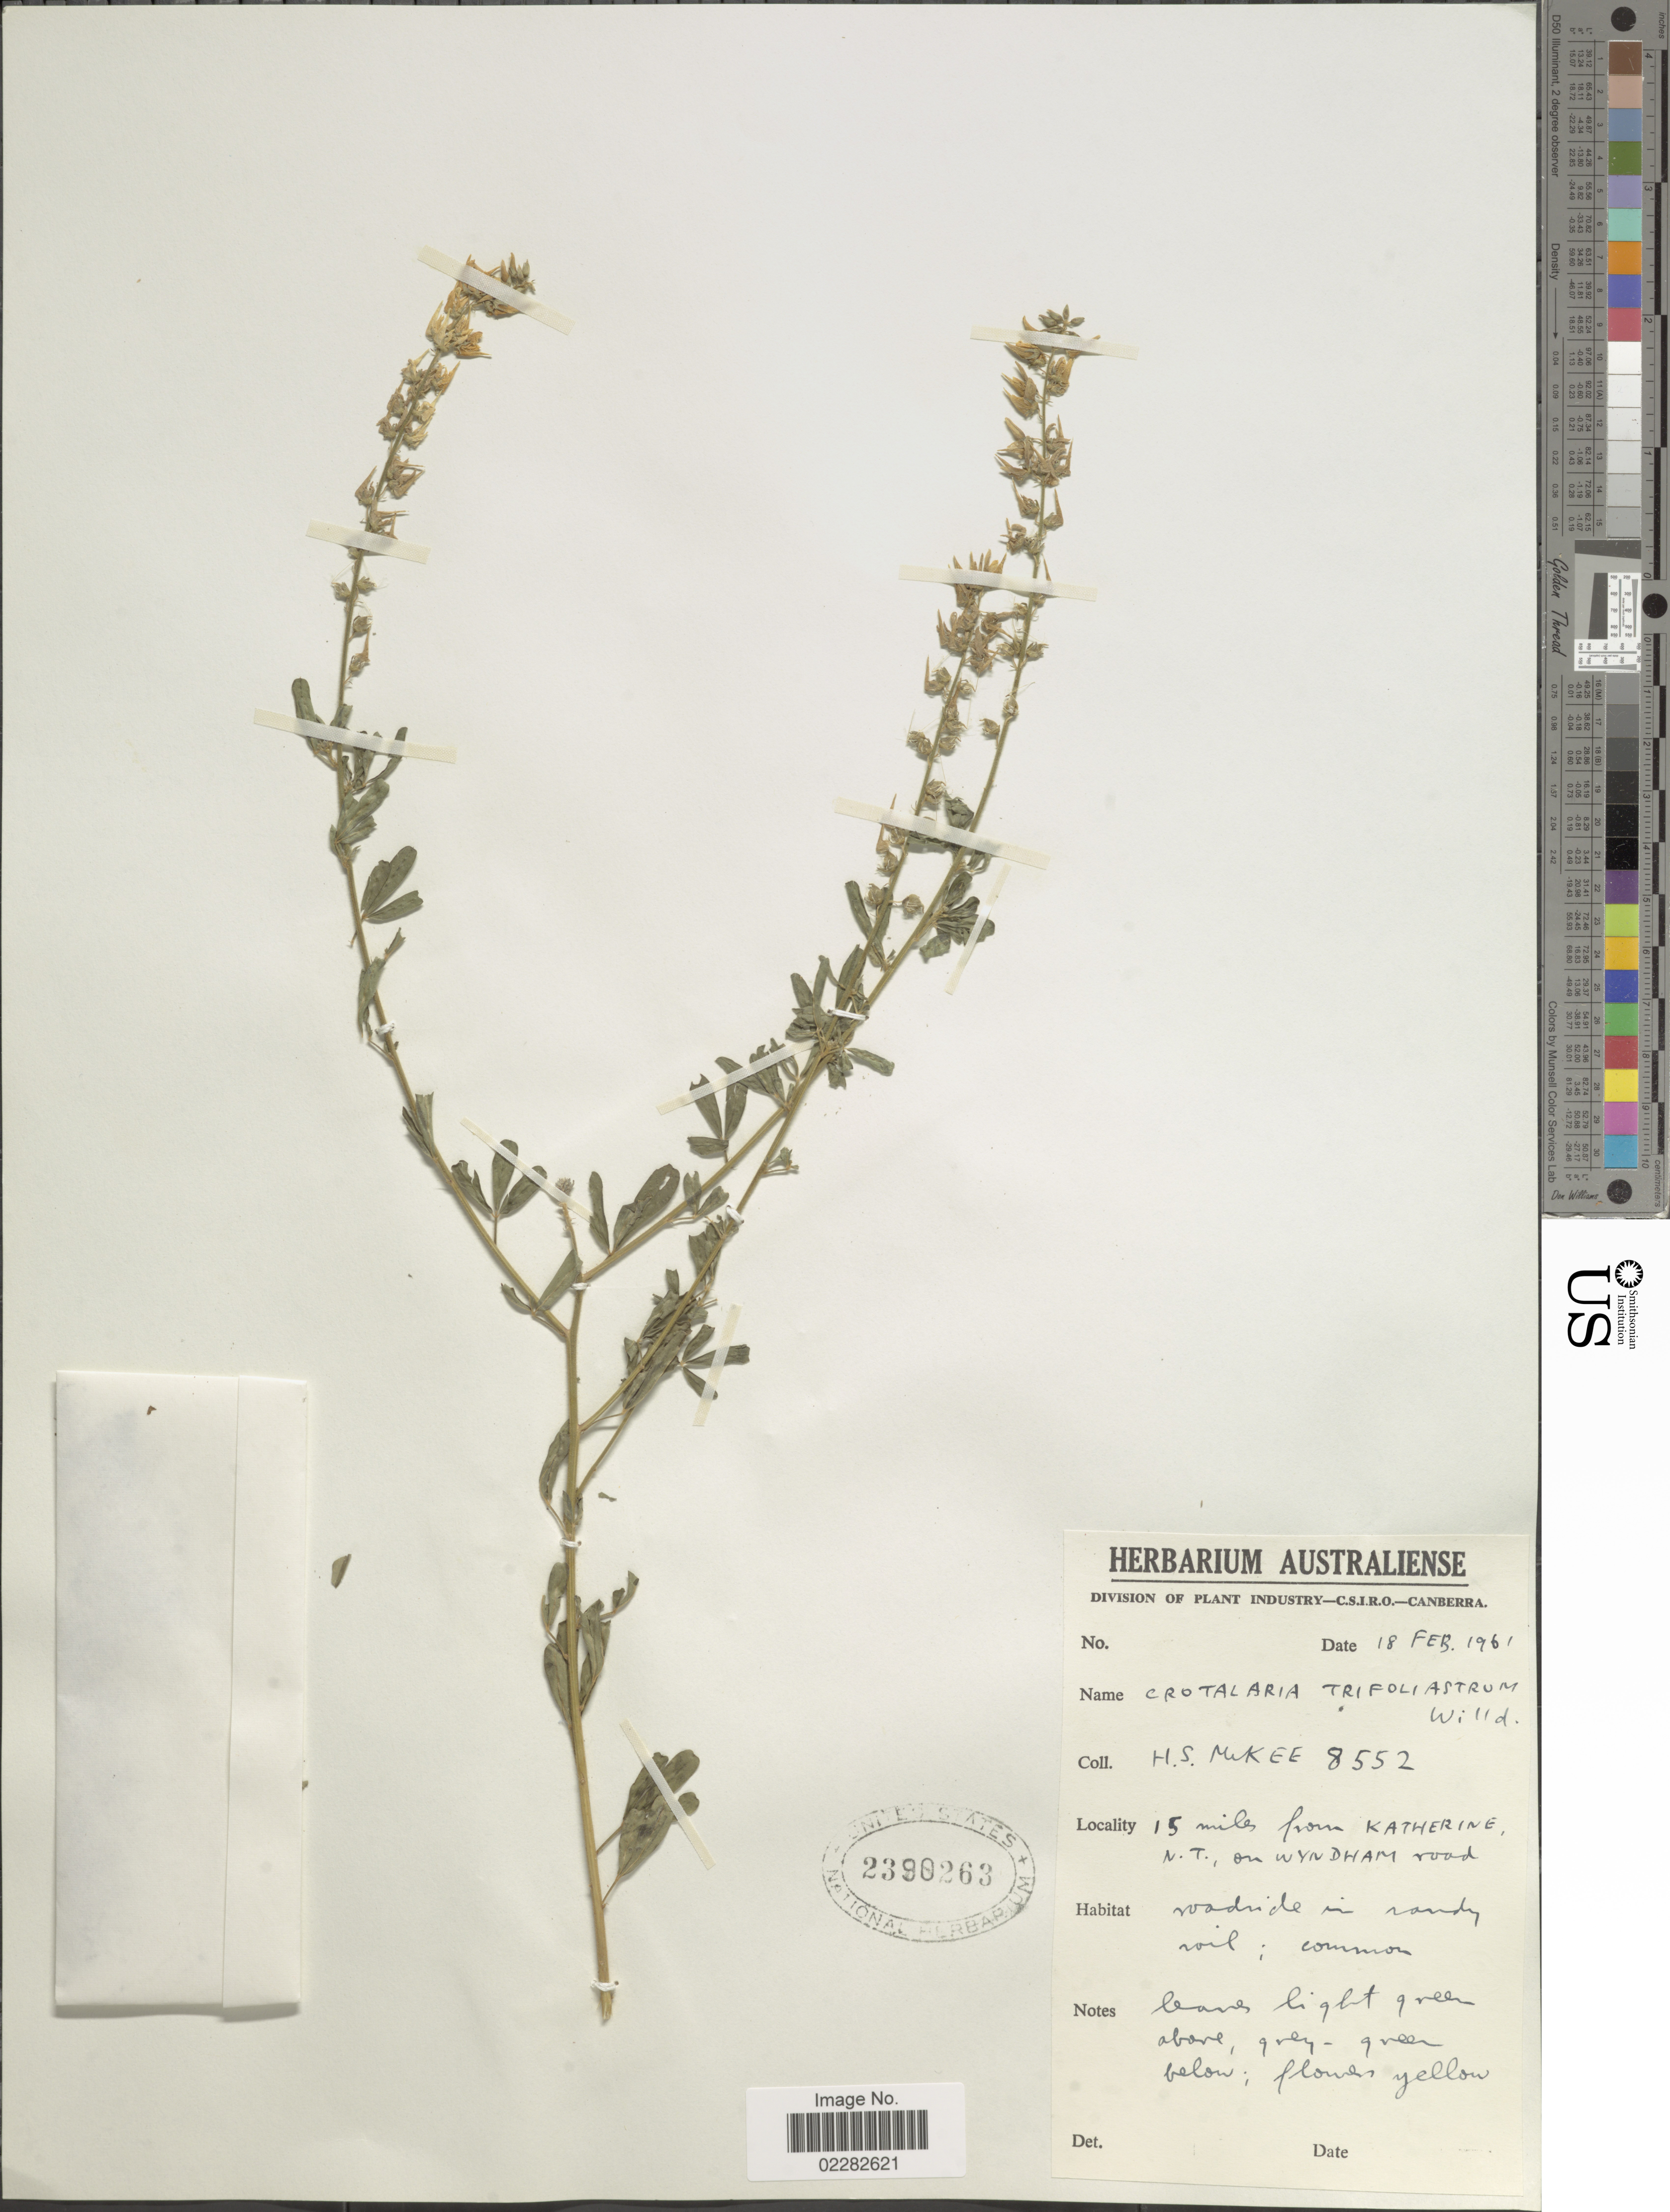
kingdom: Plantae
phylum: Tracheophyta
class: Magnoliopsida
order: Fabales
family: Fabaceae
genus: Crotalaria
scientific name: Crotalaria trifoliastrum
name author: Willd.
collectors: H. S. McKee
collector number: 8552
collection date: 1961-02-18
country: Australia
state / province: Northern Territory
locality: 15 miles from Katherine, N.T. , on Wyndham road.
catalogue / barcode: US 2390263